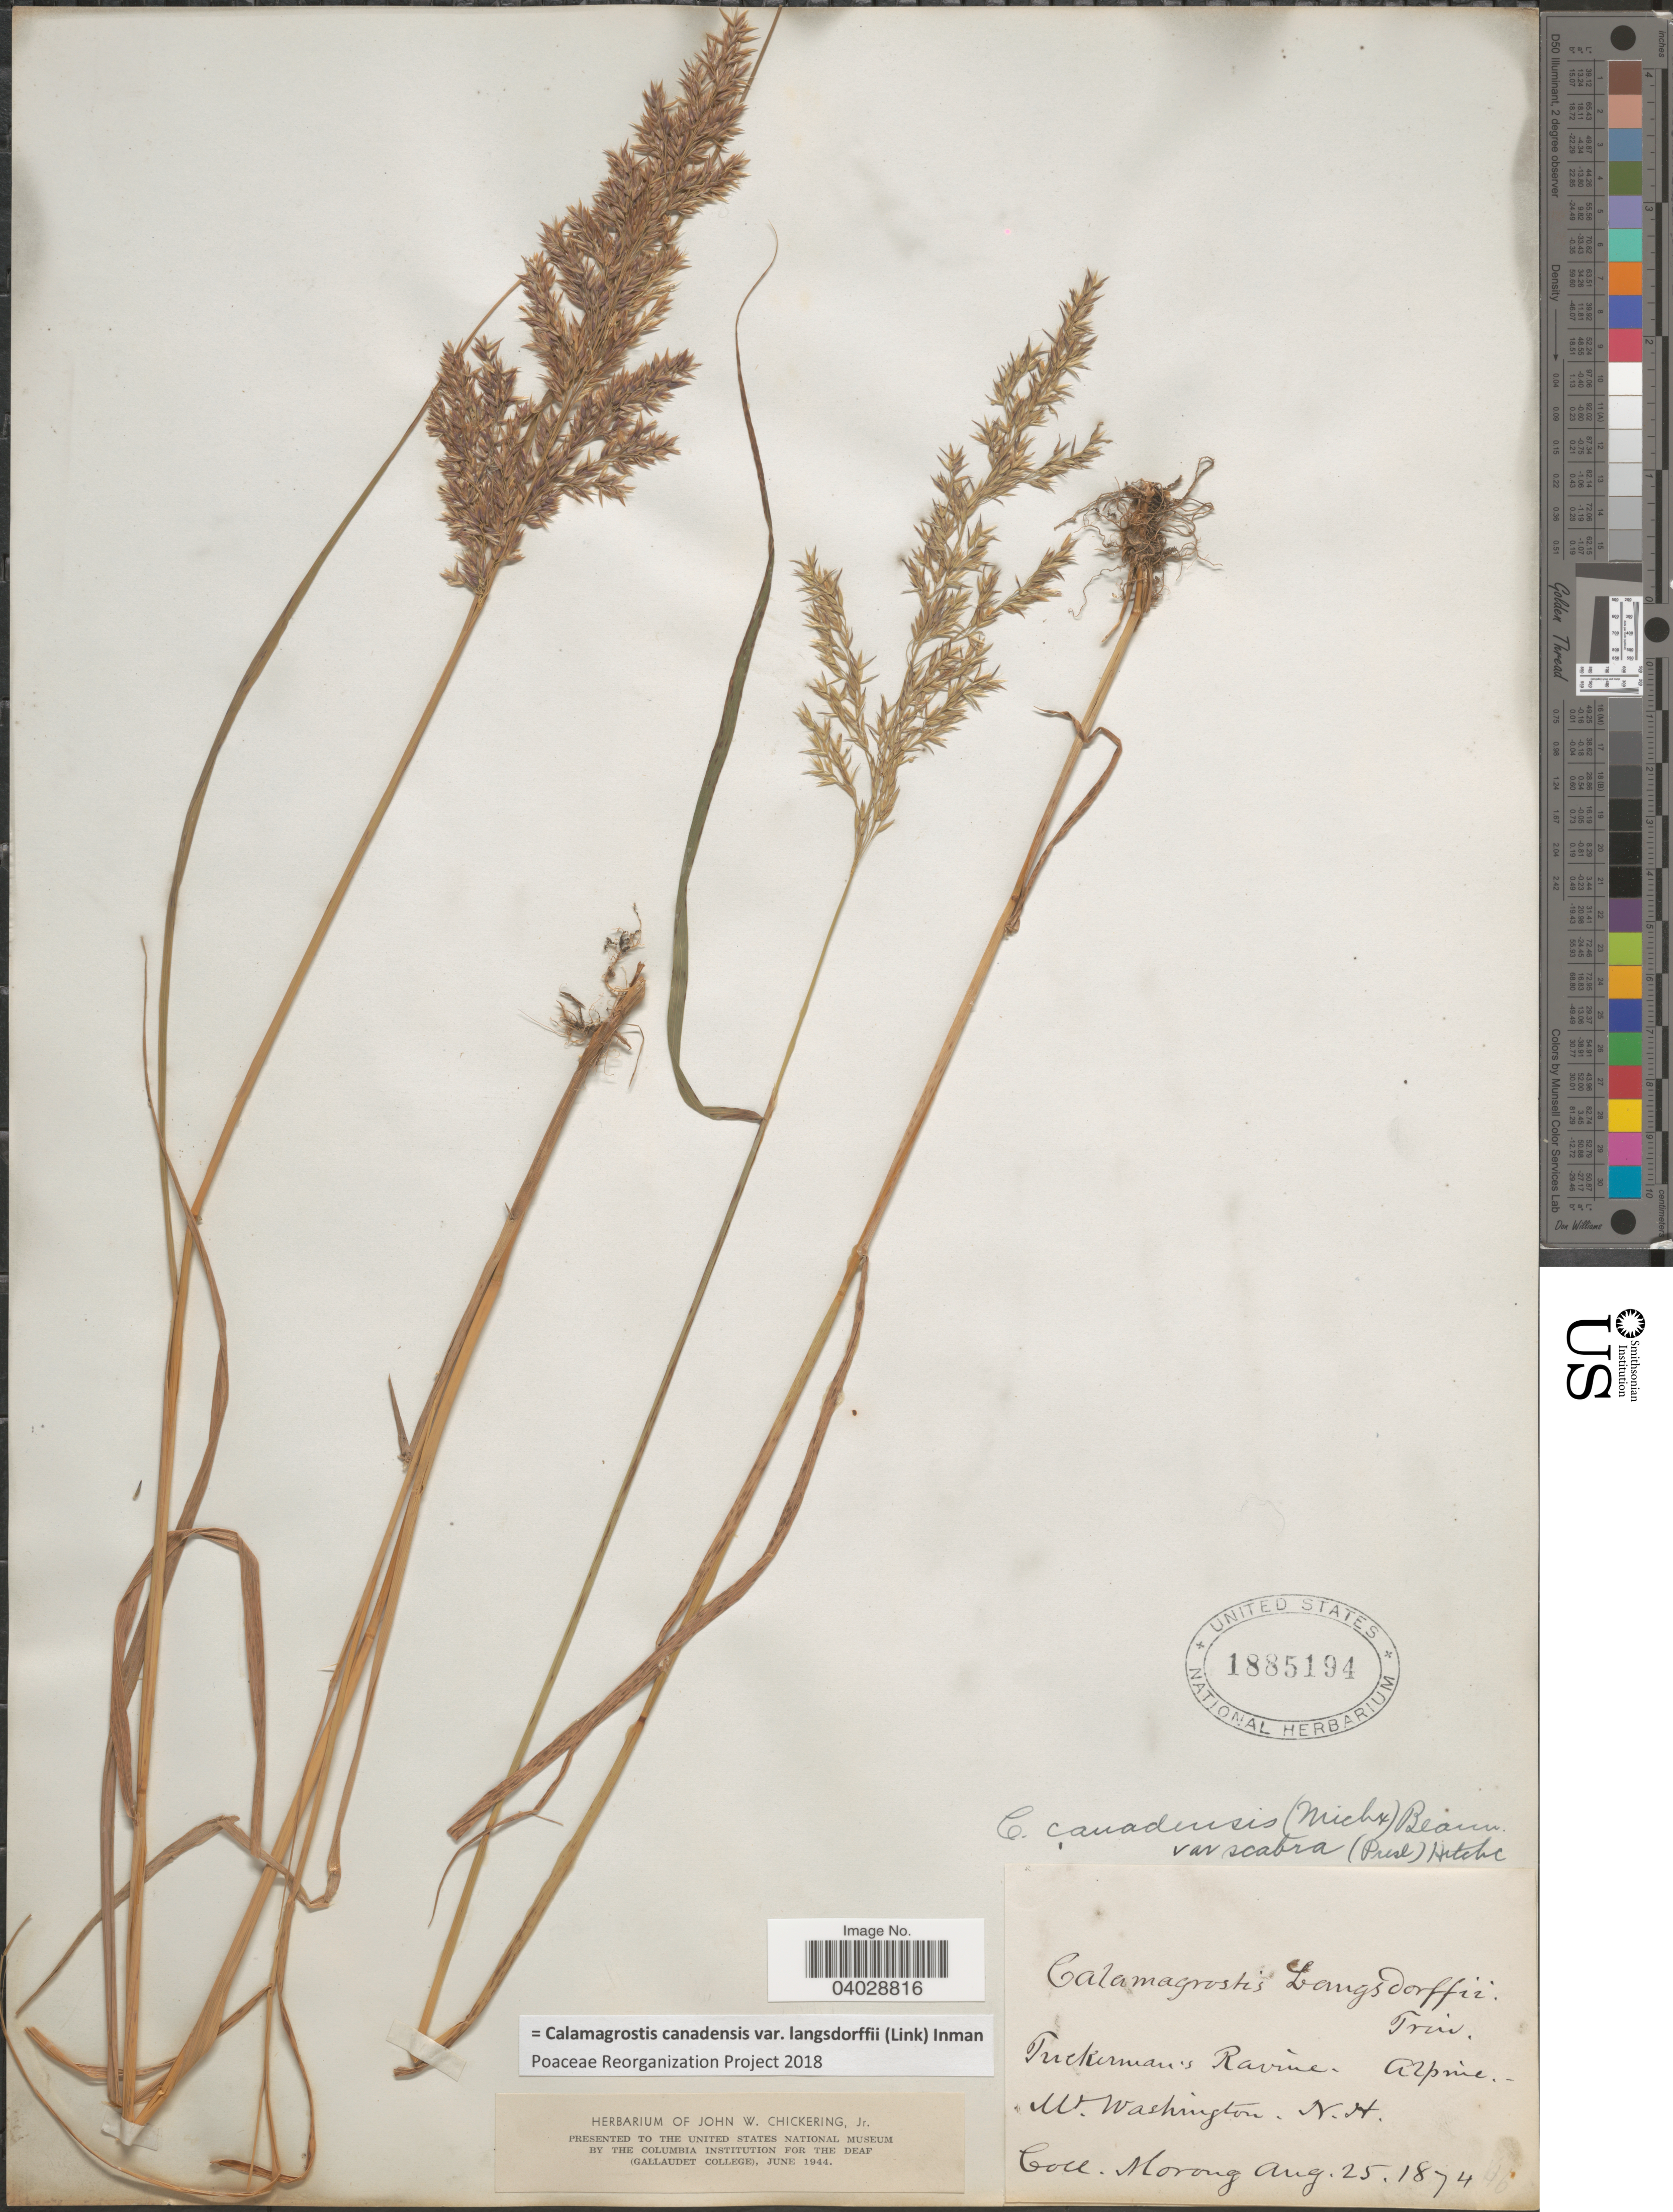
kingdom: Plantae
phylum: Tracheophyta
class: Liliopsida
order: Poales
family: Poaceae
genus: Calamagrostis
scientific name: Calamagrostis canadensis var. langsdorffii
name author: (Link) Inman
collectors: Morong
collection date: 1874-08-25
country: United States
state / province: New Hampshire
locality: Tuckerman's Ravine. W. Washington.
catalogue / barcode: US 1885194